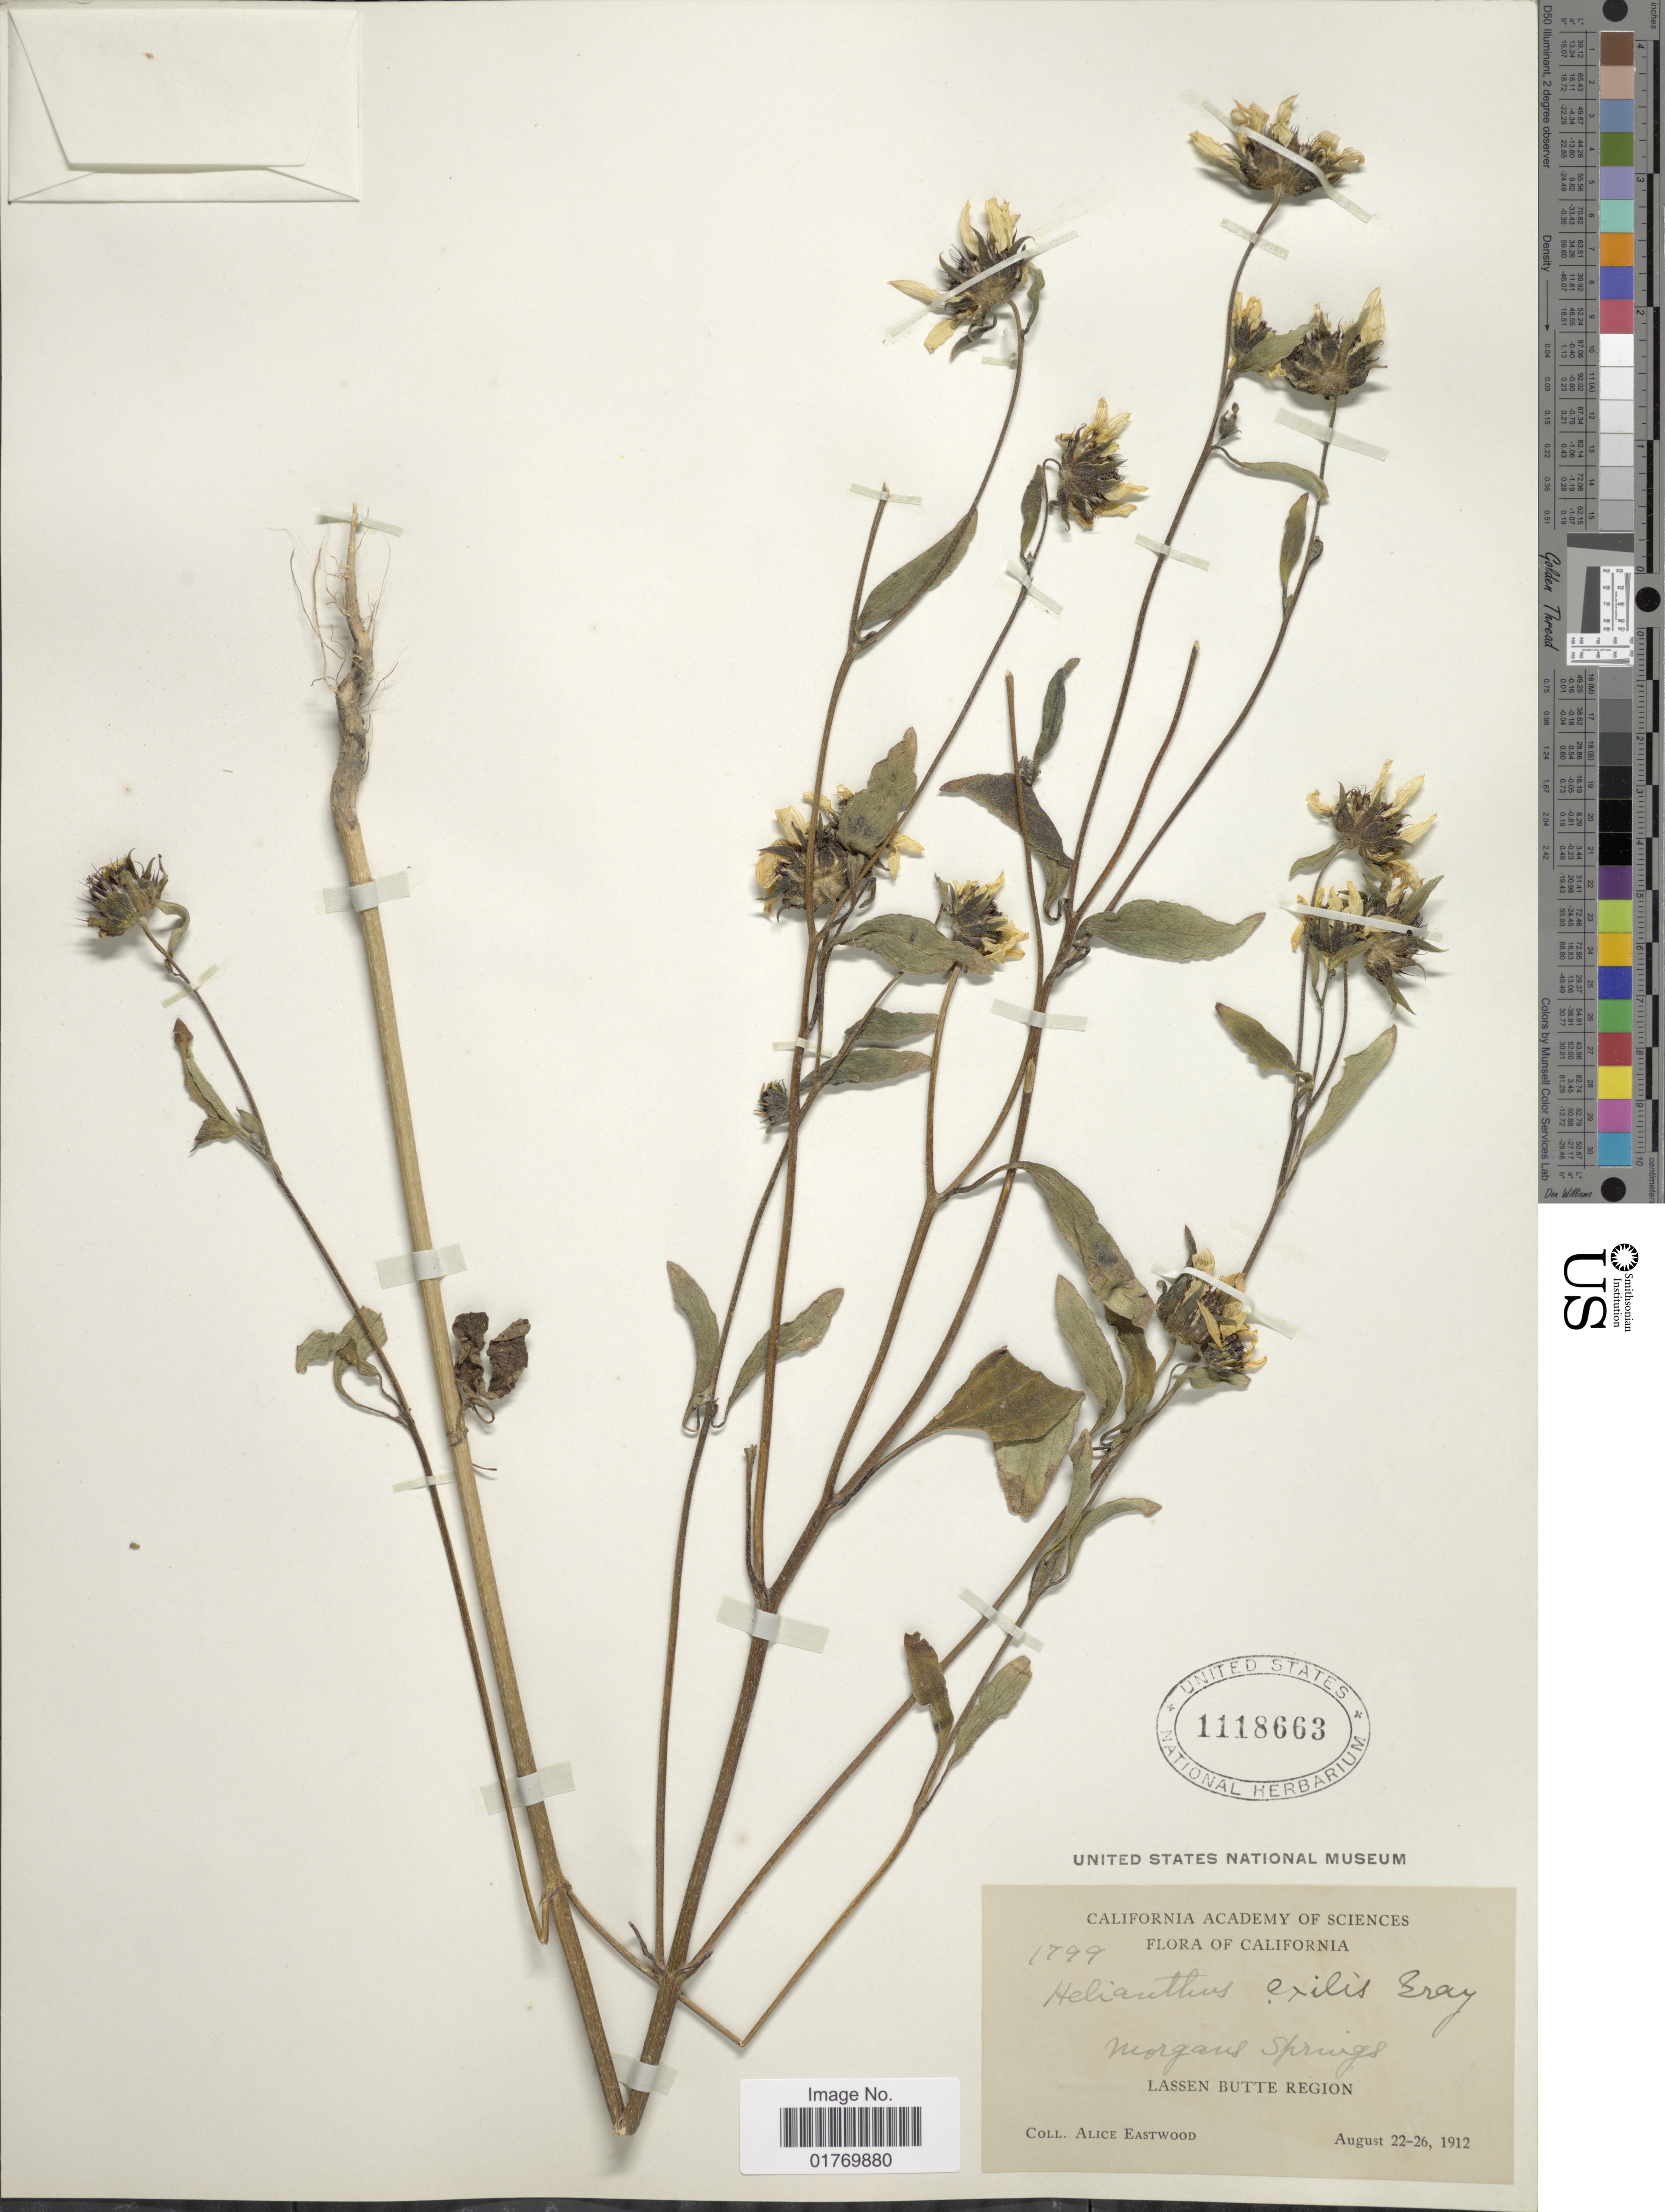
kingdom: Plantae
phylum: Tracheophyta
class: Magnoliopsida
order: Asterales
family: Asteraceae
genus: Helianthus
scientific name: Helianthus bolanderi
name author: A. Gray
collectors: A. Eastwood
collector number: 1799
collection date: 1912-08-22/1912-08-26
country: United States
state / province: California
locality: Morgans Springs, Lassem Butte Region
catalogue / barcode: US 1118663